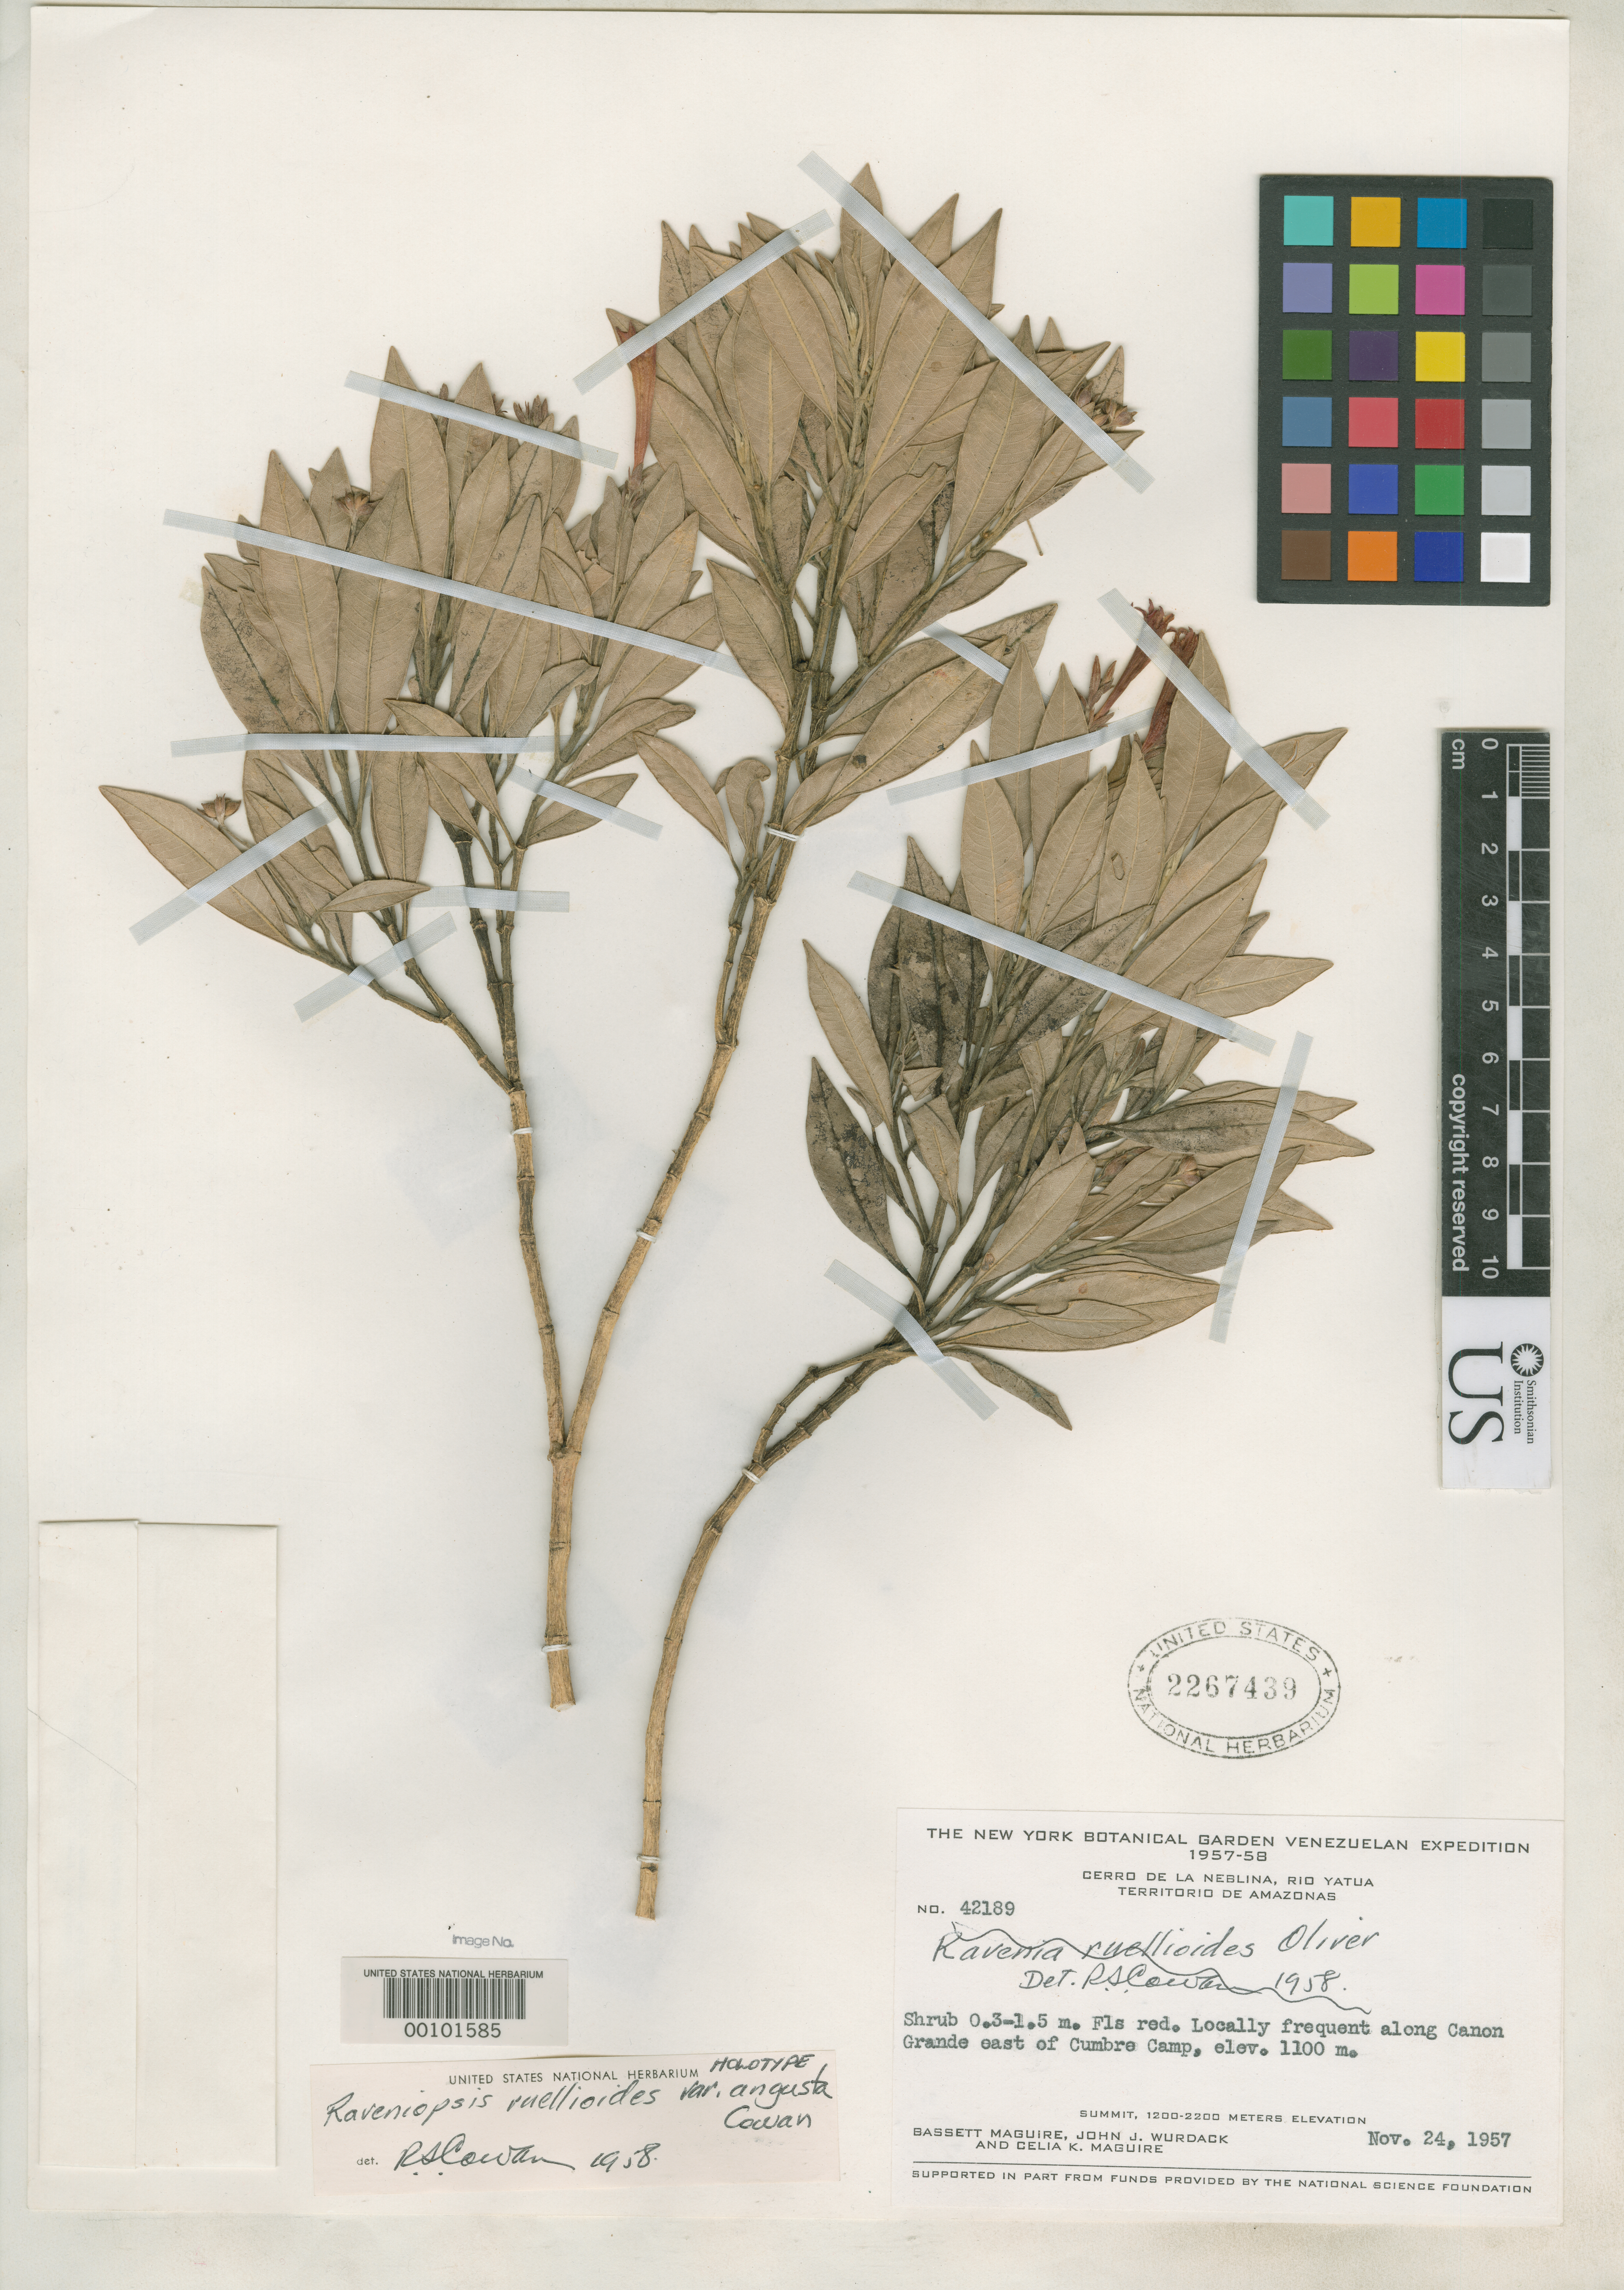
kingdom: Plantae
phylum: Tracheophyta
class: Magnoliopsida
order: Sapindales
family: Rutaceae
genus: Raveniopsis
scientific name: Raveniopsis ruellioides var. angusta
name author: R.S. Cowan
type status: Holotype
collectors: B. Maguire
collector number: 42189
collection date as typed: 24 Nov 1957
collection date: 1957-11-24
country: Venezuela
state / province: Amazonas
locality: Cerro de la Neblina, Canon Grande east of Cumbre camp.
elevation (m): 1100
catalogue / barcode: US 2267439